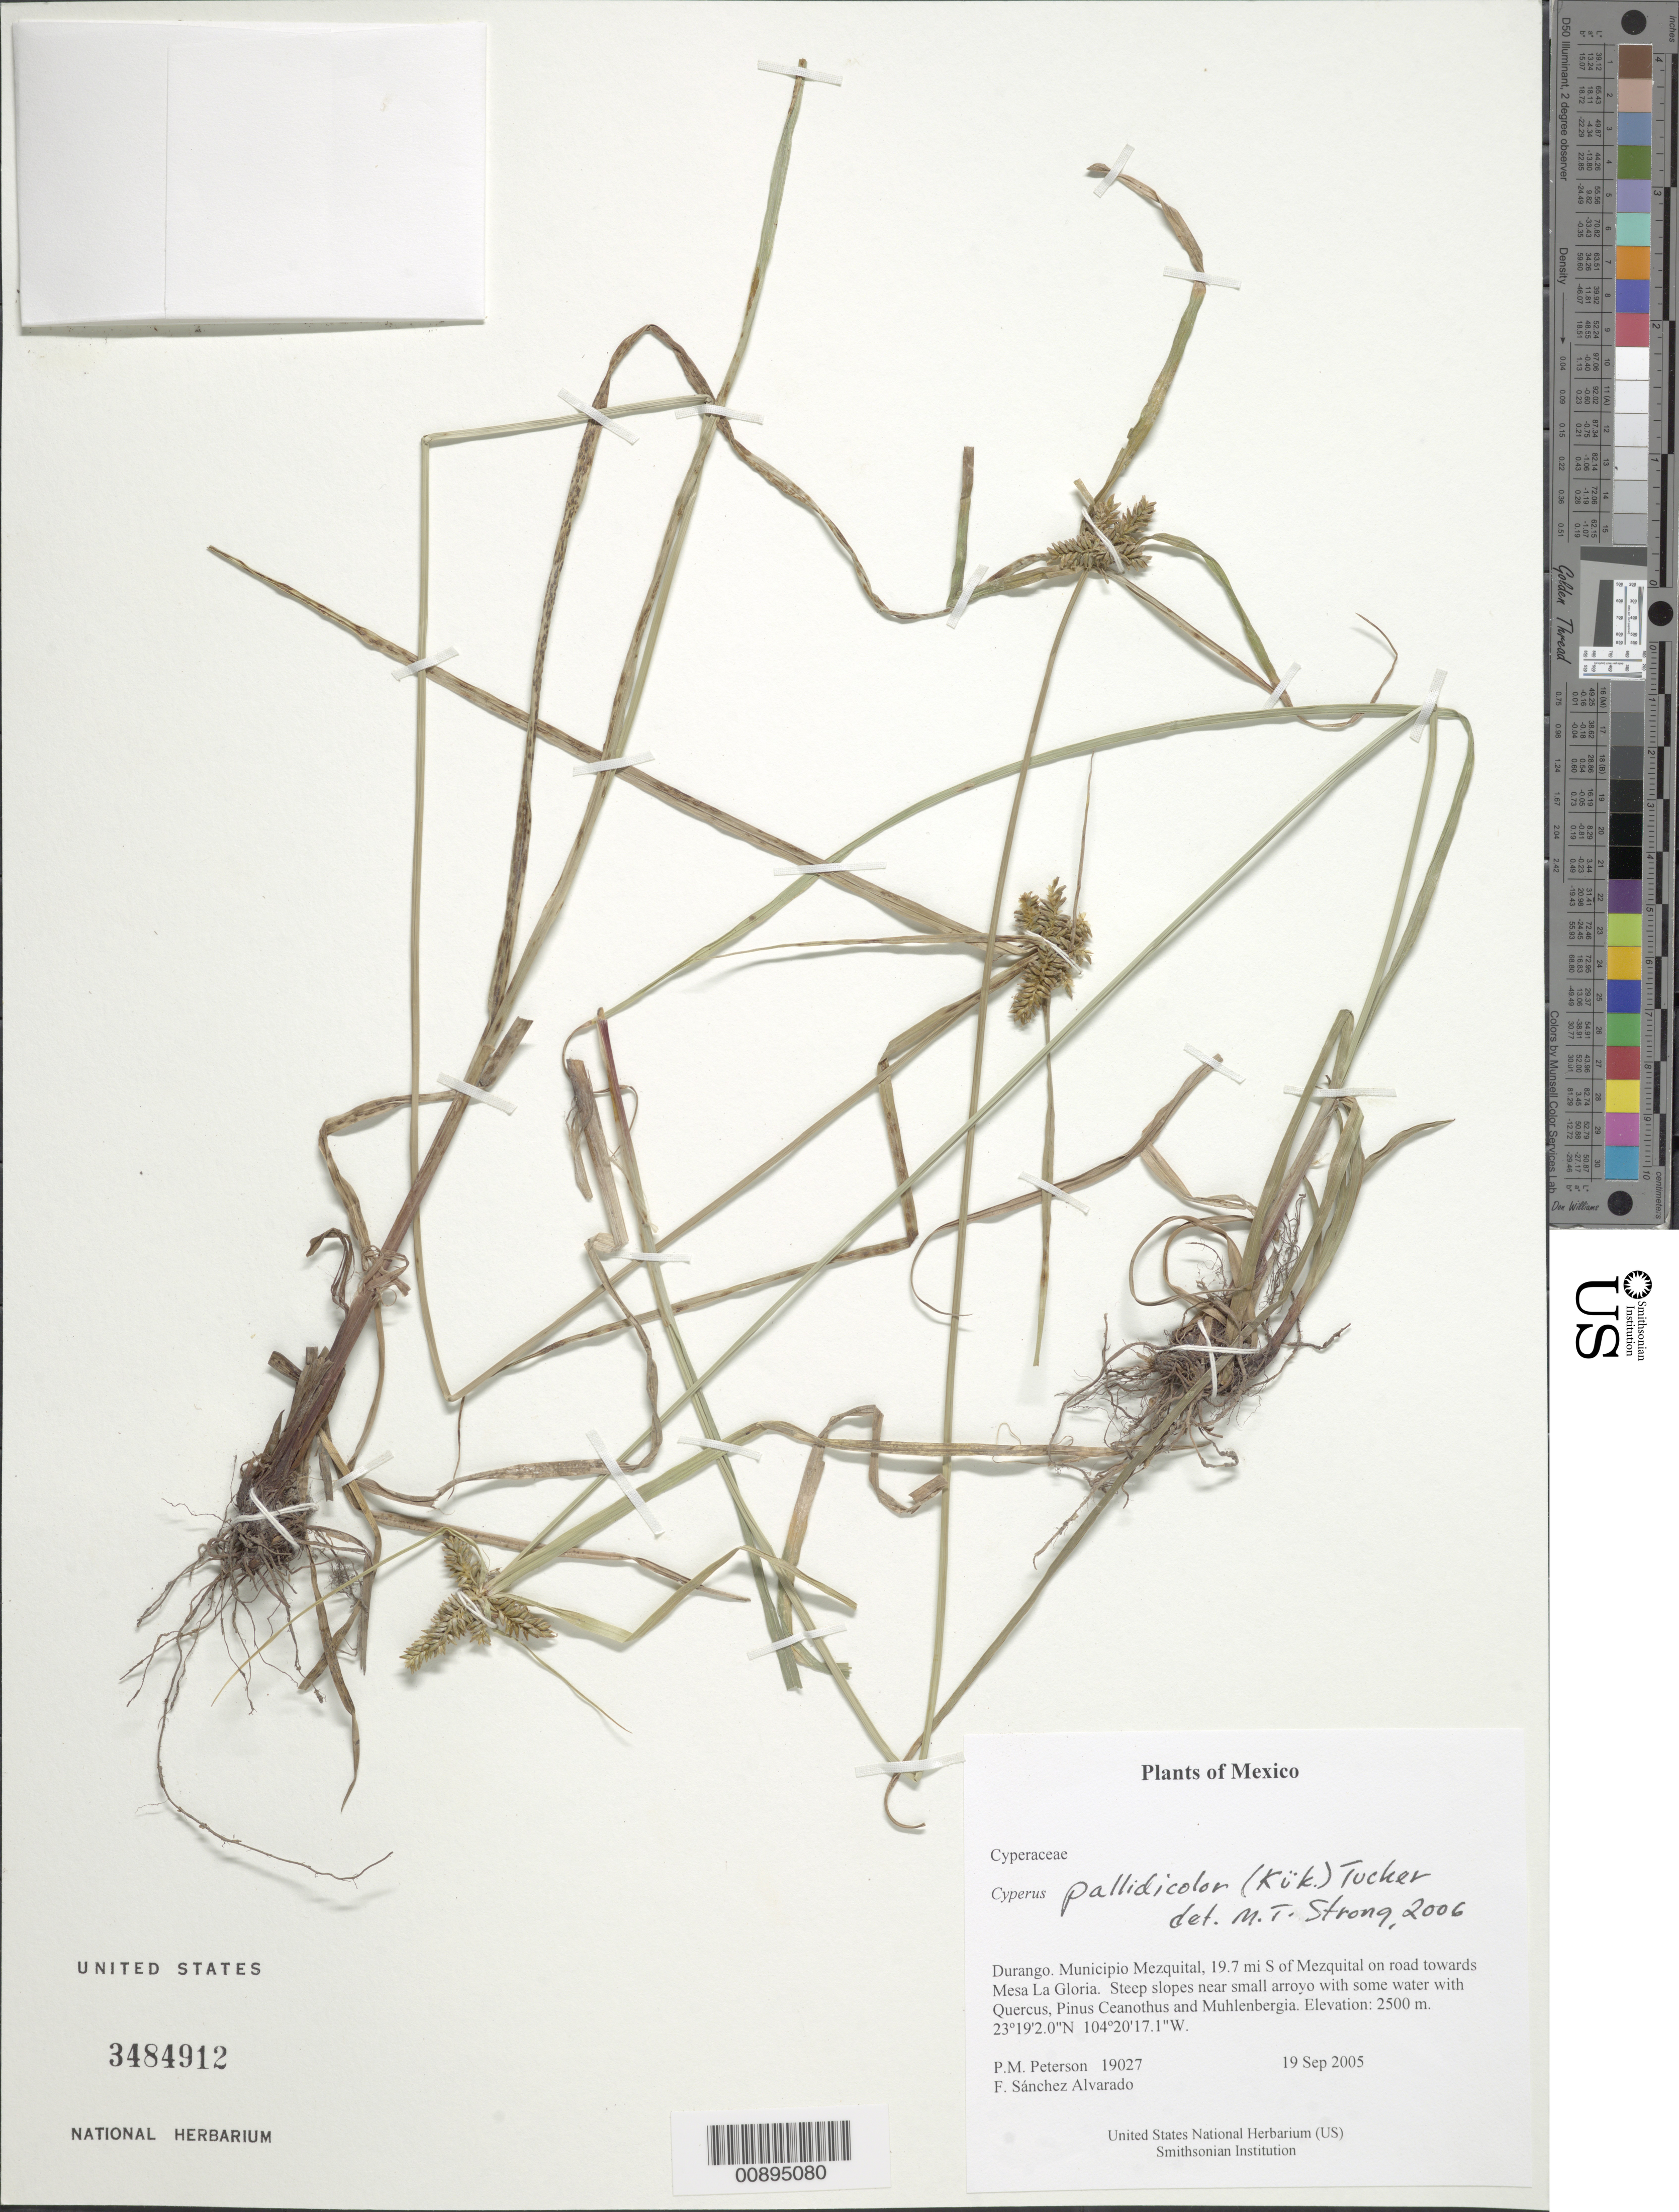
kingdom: Plantae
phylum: Tracheophyta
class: Liliopsida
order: Poales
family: Cyperaceae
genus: Cyperus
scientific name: Cyperus pallidicolor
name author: (Kük.) G.C. Tucker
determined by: Gonzalez, Sophie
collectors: P. M. Peterson & F. Sánchez Alvarado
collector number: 19027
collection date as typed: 19 Sep 2005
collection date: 2005-09-19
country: Mexico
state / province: Durango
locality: Municipio Mezquital, 19.7 mi S of Mezquital on road towards Mesa La Gloria. Steep slopes near small arroyo with some water with Quercus, Pinus Ceanothus and Muhlenbergia.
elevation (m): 2500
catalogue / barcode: US 3484912